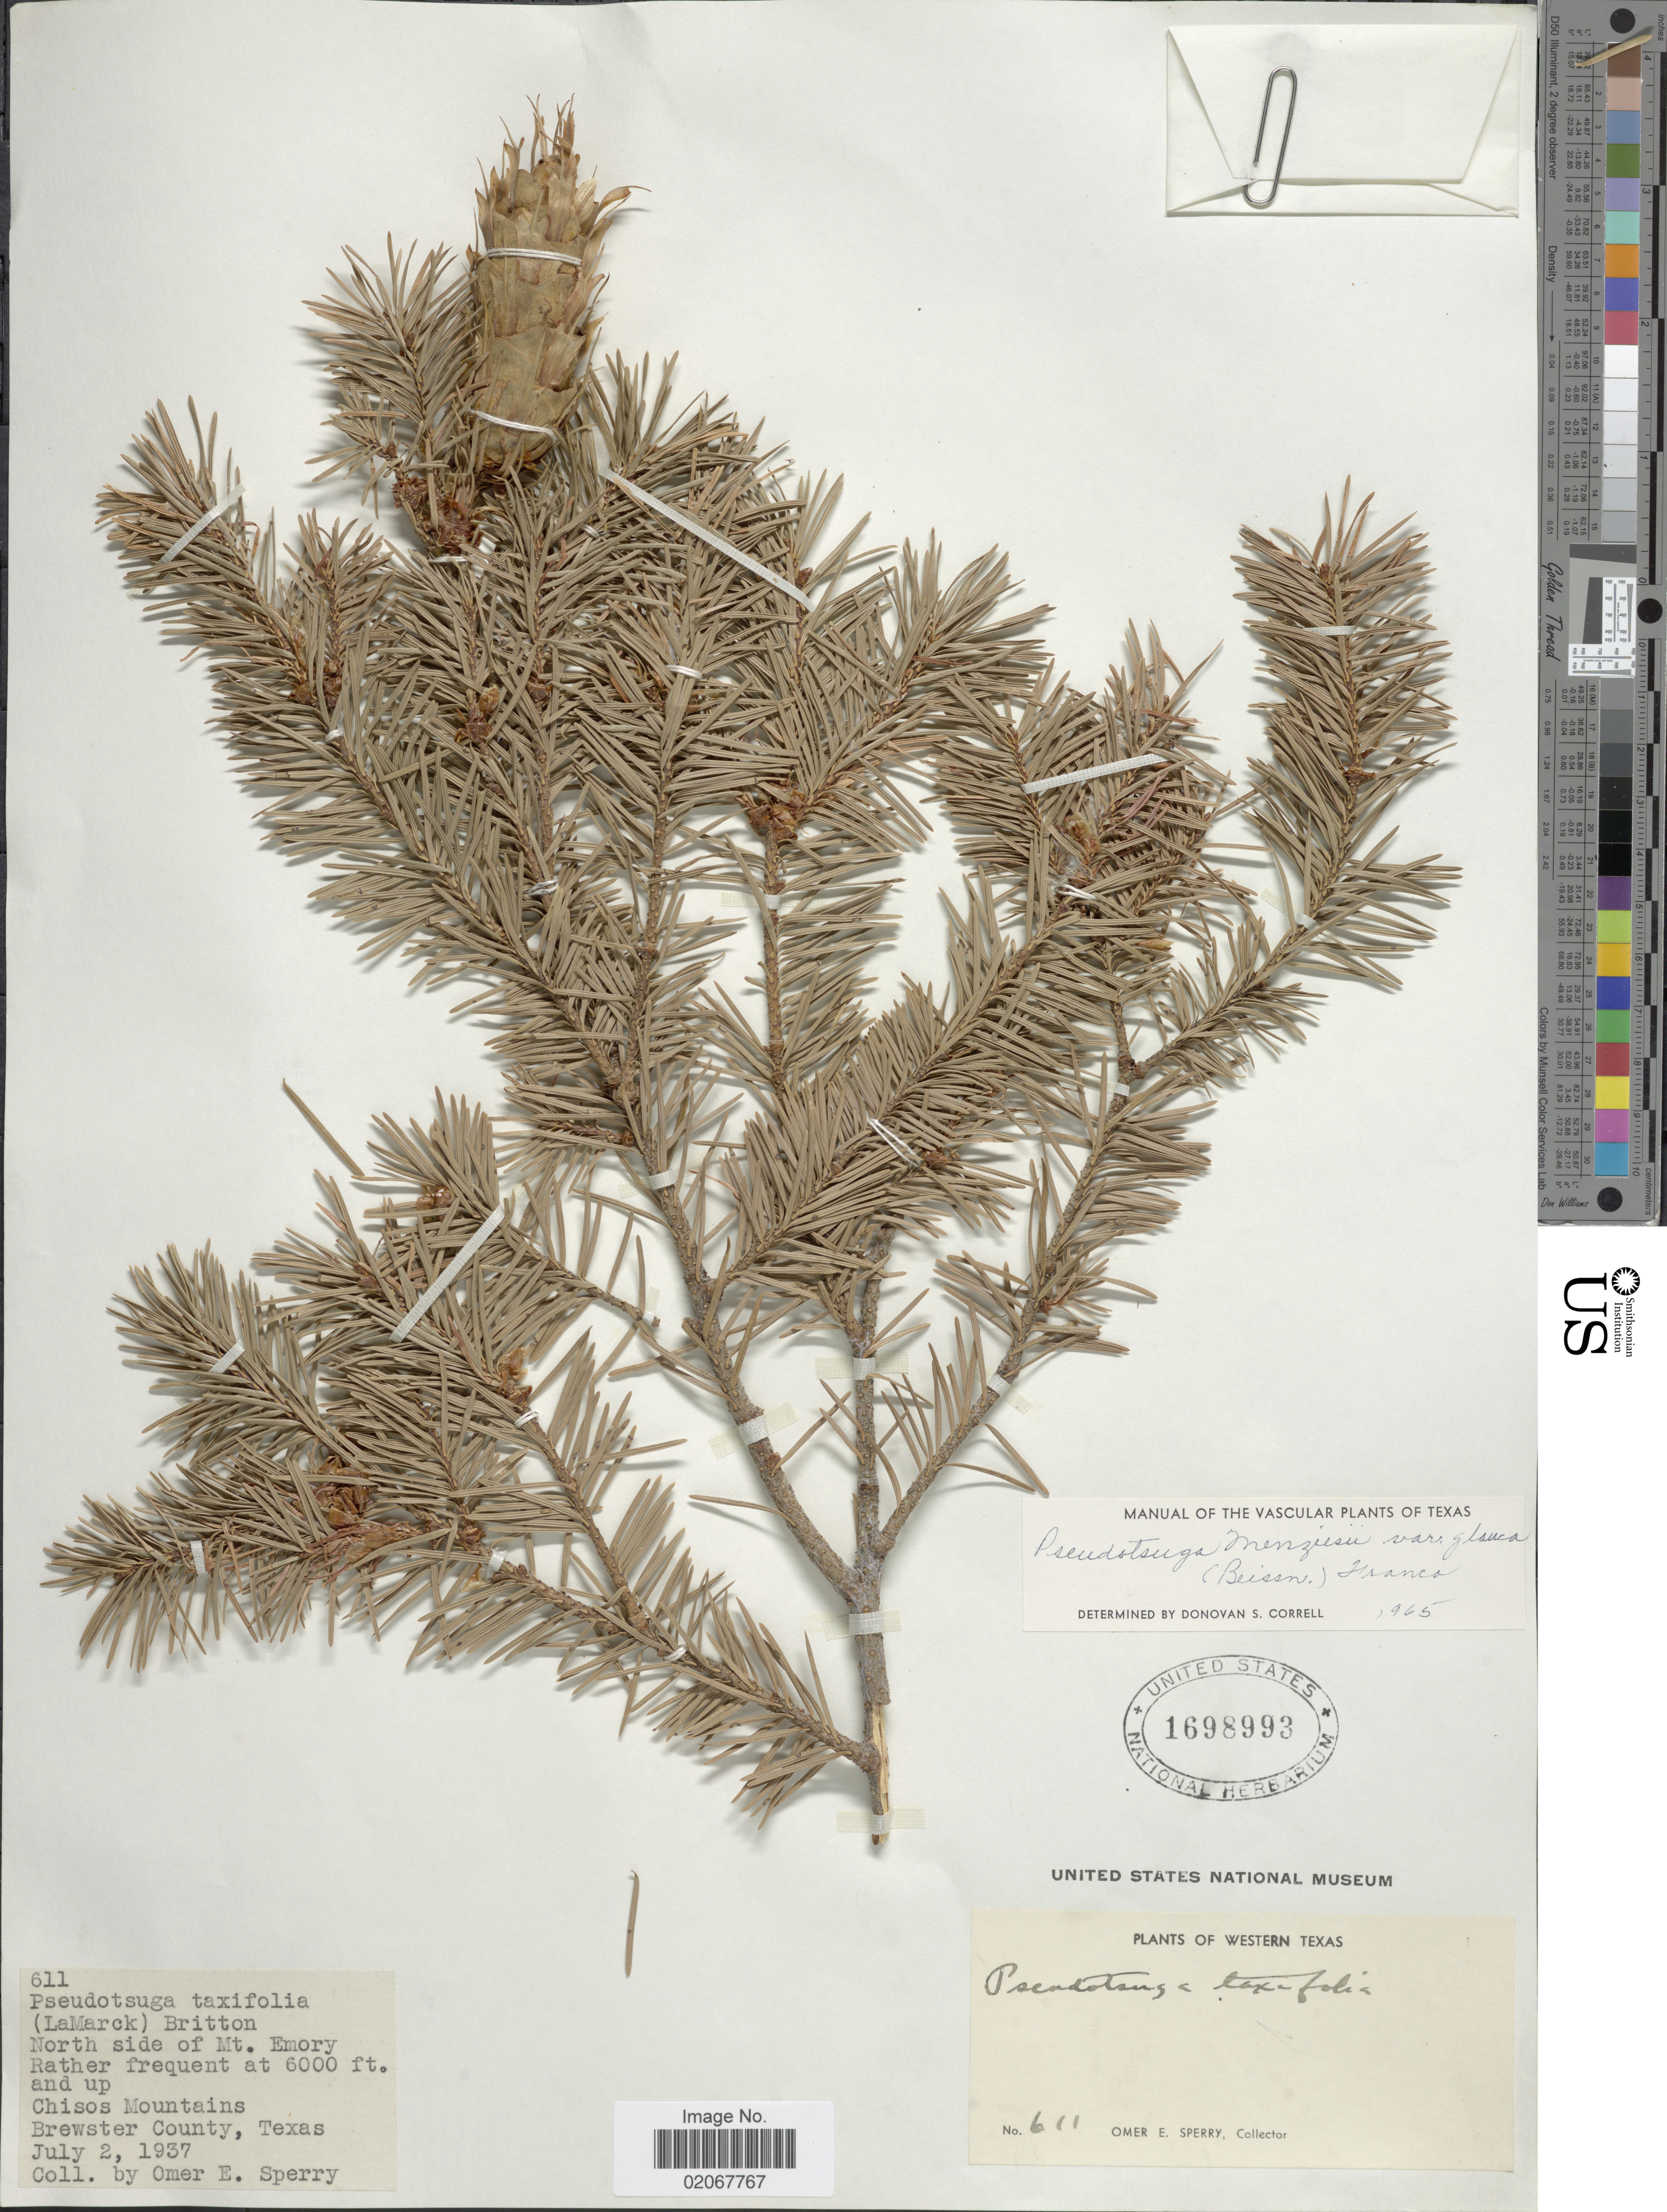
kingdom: Plantae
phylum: Tracheophyta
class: Pinopsida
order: Pinales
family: Pinaceae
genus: Pseudotsuga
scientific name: Pseudotsuga menziesii var. glauca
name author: (Beissn.) Franco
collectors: O. E. Sperry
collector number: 611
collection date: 1937-07-02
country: United States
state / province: Texas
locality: Western Texas. North side of Mt. Emory. Chisos Mountains Brewster County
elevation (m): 1829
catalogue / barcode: US 1698993